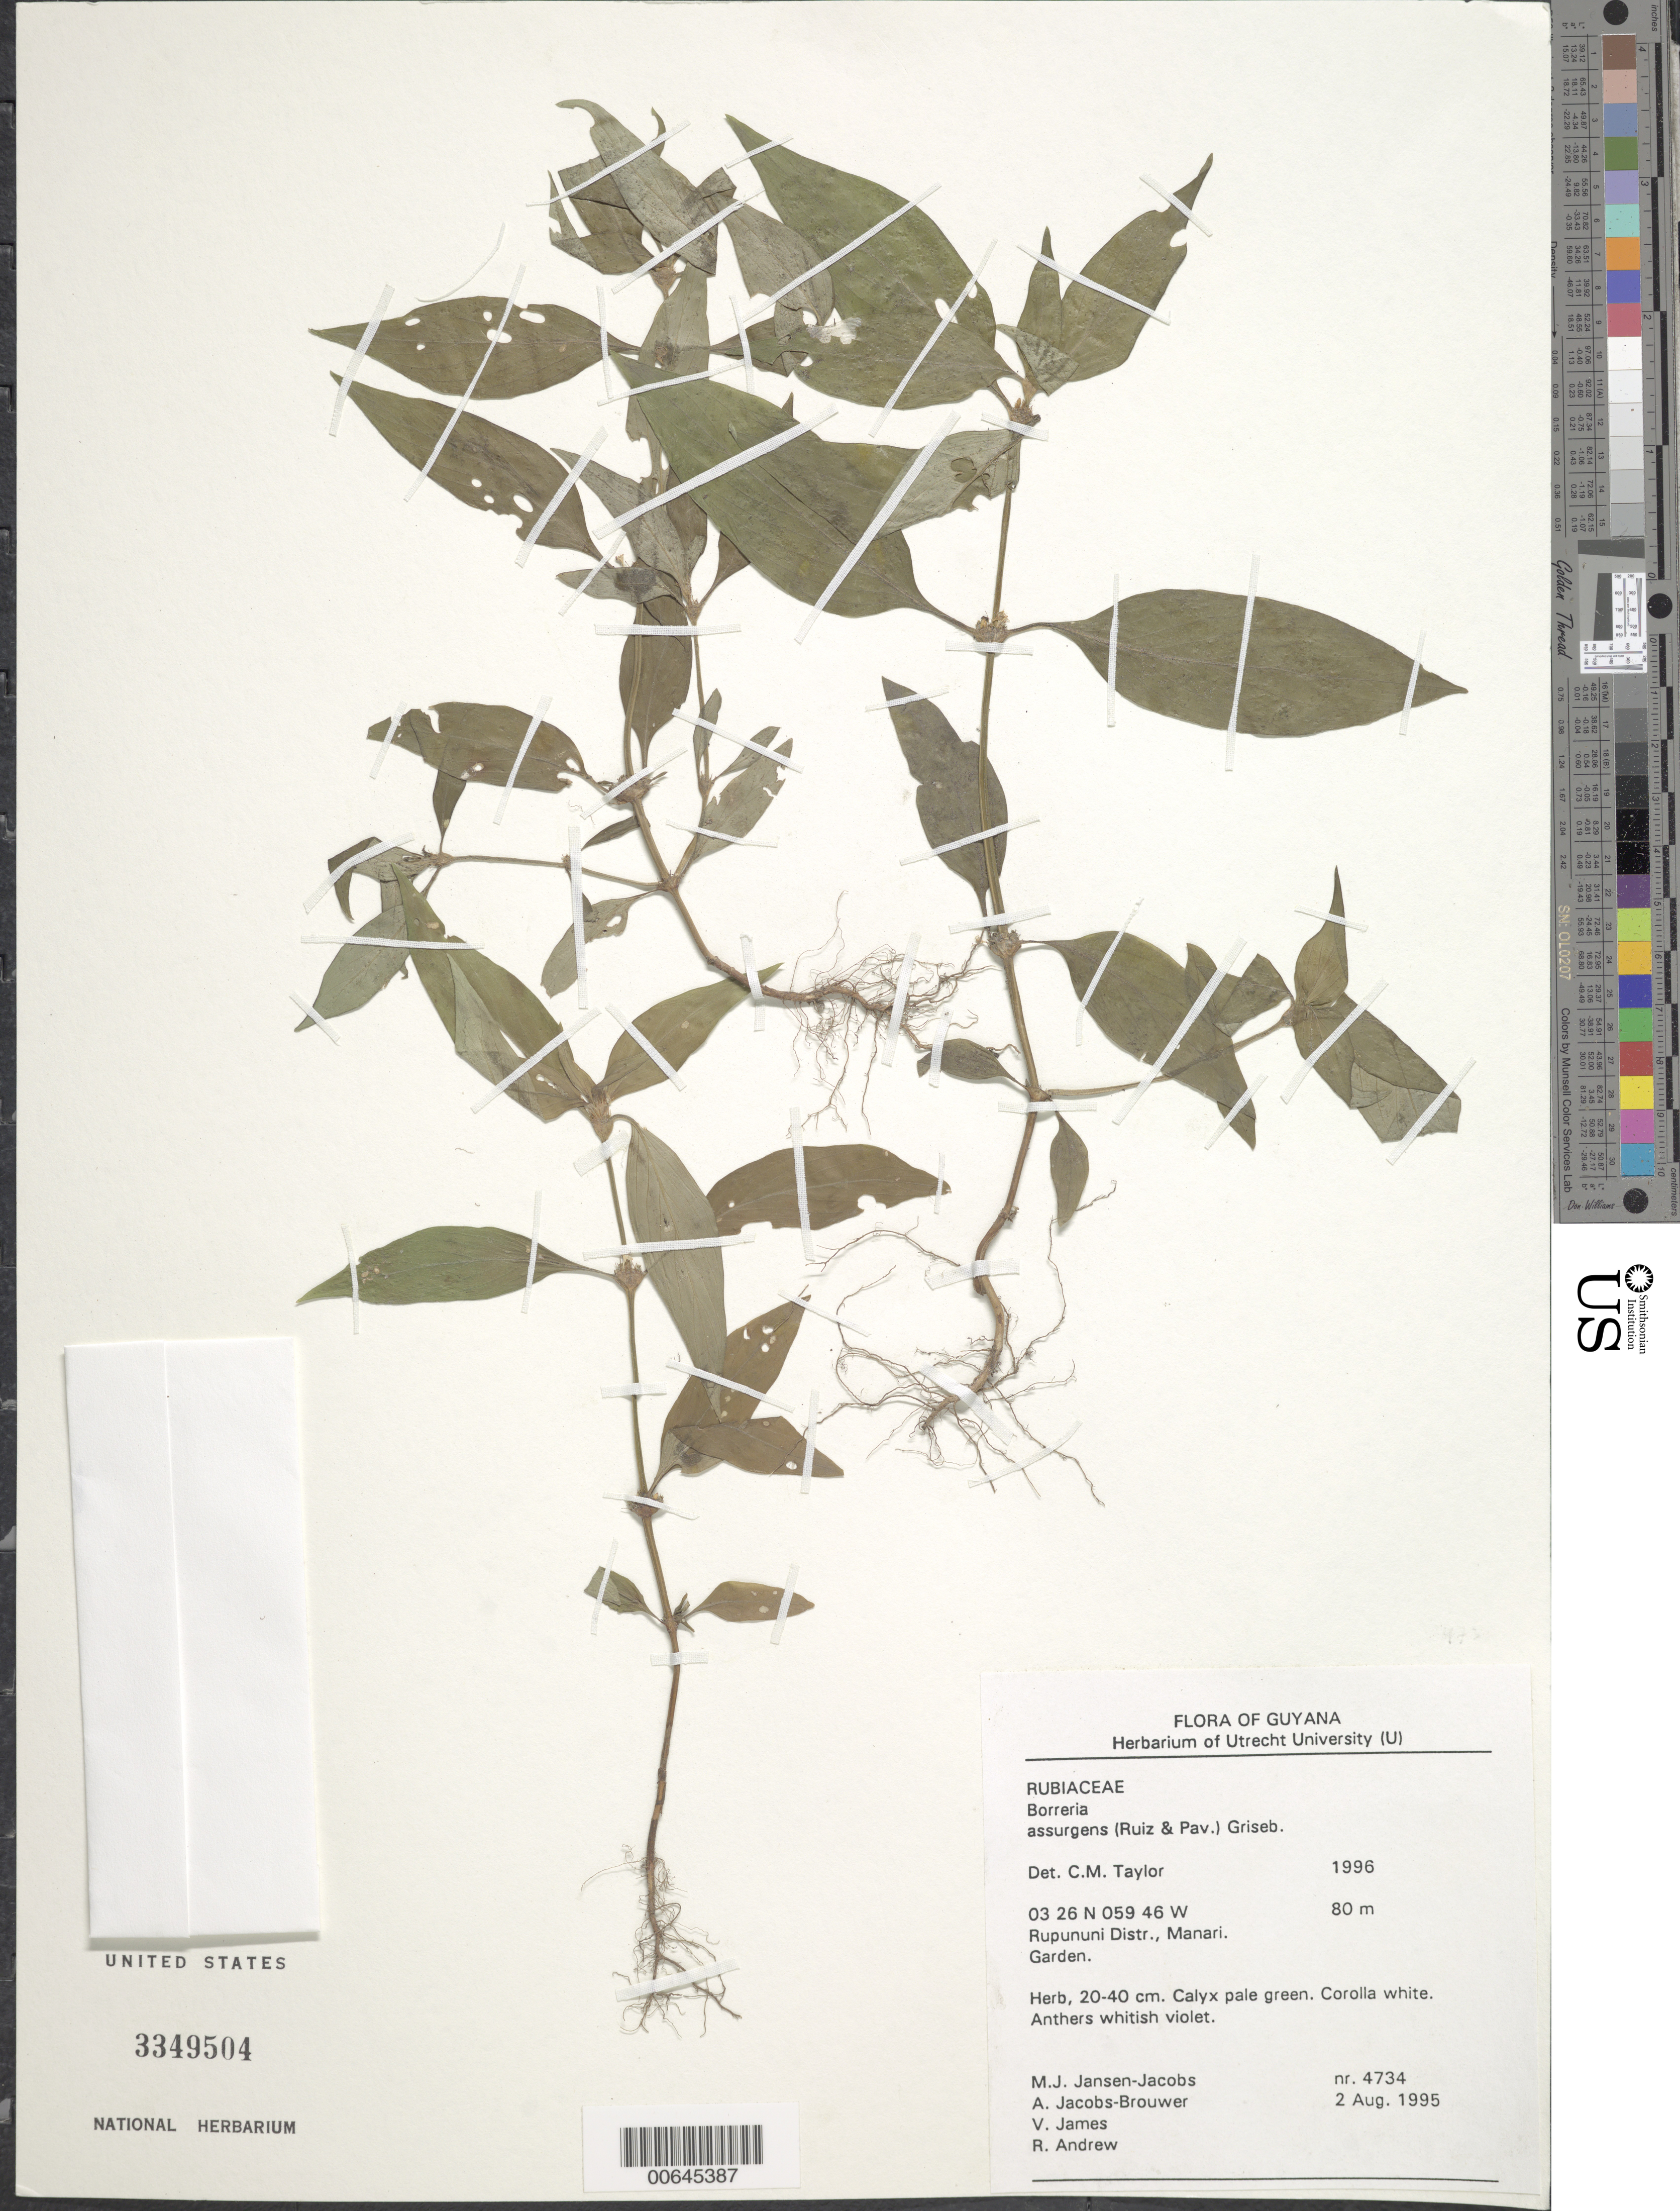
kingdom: Plantae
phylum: Tracheophyta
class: Magnoliopsida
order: Gentianales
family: Rubiaceae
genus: Borreria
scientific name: Borreria assurgens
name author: (Ruiz & Pav.) Griseb.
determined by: Taylor, Charlotte M.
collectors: M. J. Jansen-Jacobs, A. Jacobs-Brouwer, V. James & R. Andrew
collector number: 4734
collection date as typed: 2-Aug-95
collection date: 1995-08-02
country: Guyana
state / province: U. Takutu-U. Essequibo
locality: Manari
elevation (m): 80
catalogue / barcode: US 3349504